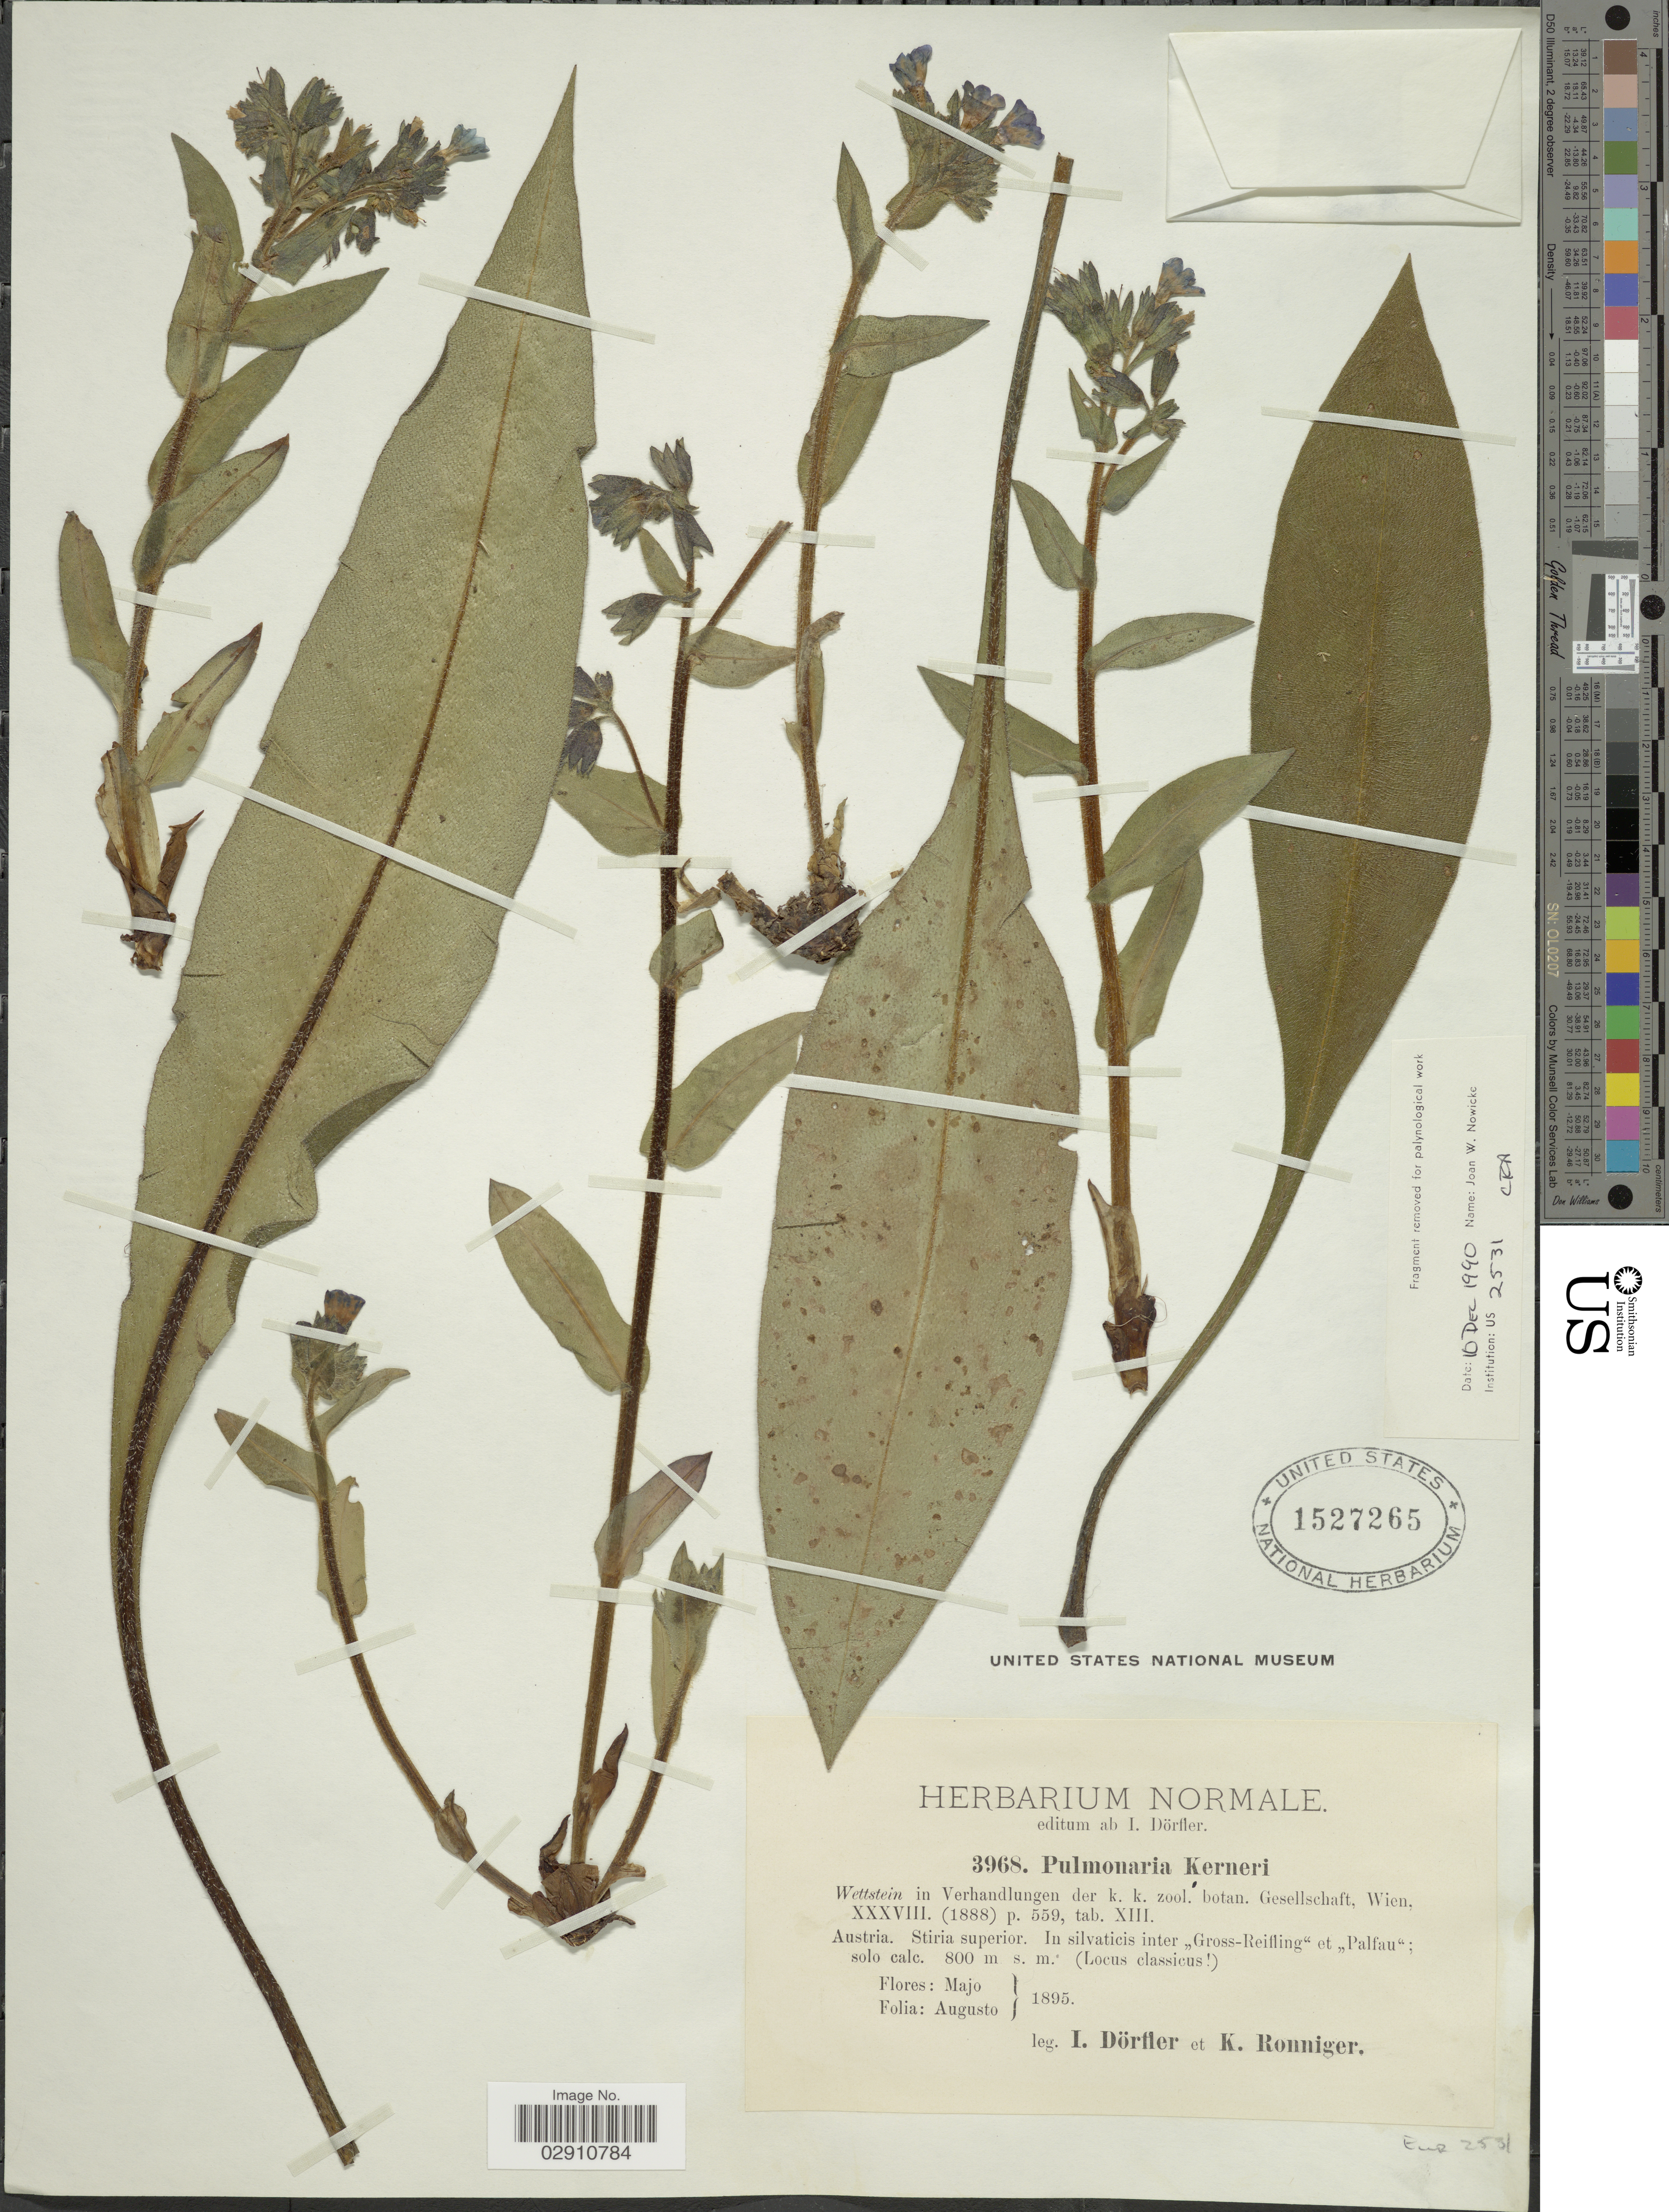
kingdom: Plantae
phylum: Tracheophyta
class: Magnoliopsida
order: Boraginales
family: Boraginaceae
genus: Pulmonaria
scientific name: Pulmonaria kerneri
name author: Wettst.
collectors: I. Dörfler & K. Ronniger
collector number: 3968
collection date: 1895-05/1895-08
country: Austria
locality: Stiria superior. In silvaticis inter "Gross-Reifling" et "Palfau".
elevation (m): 800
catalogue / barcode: US 1527265